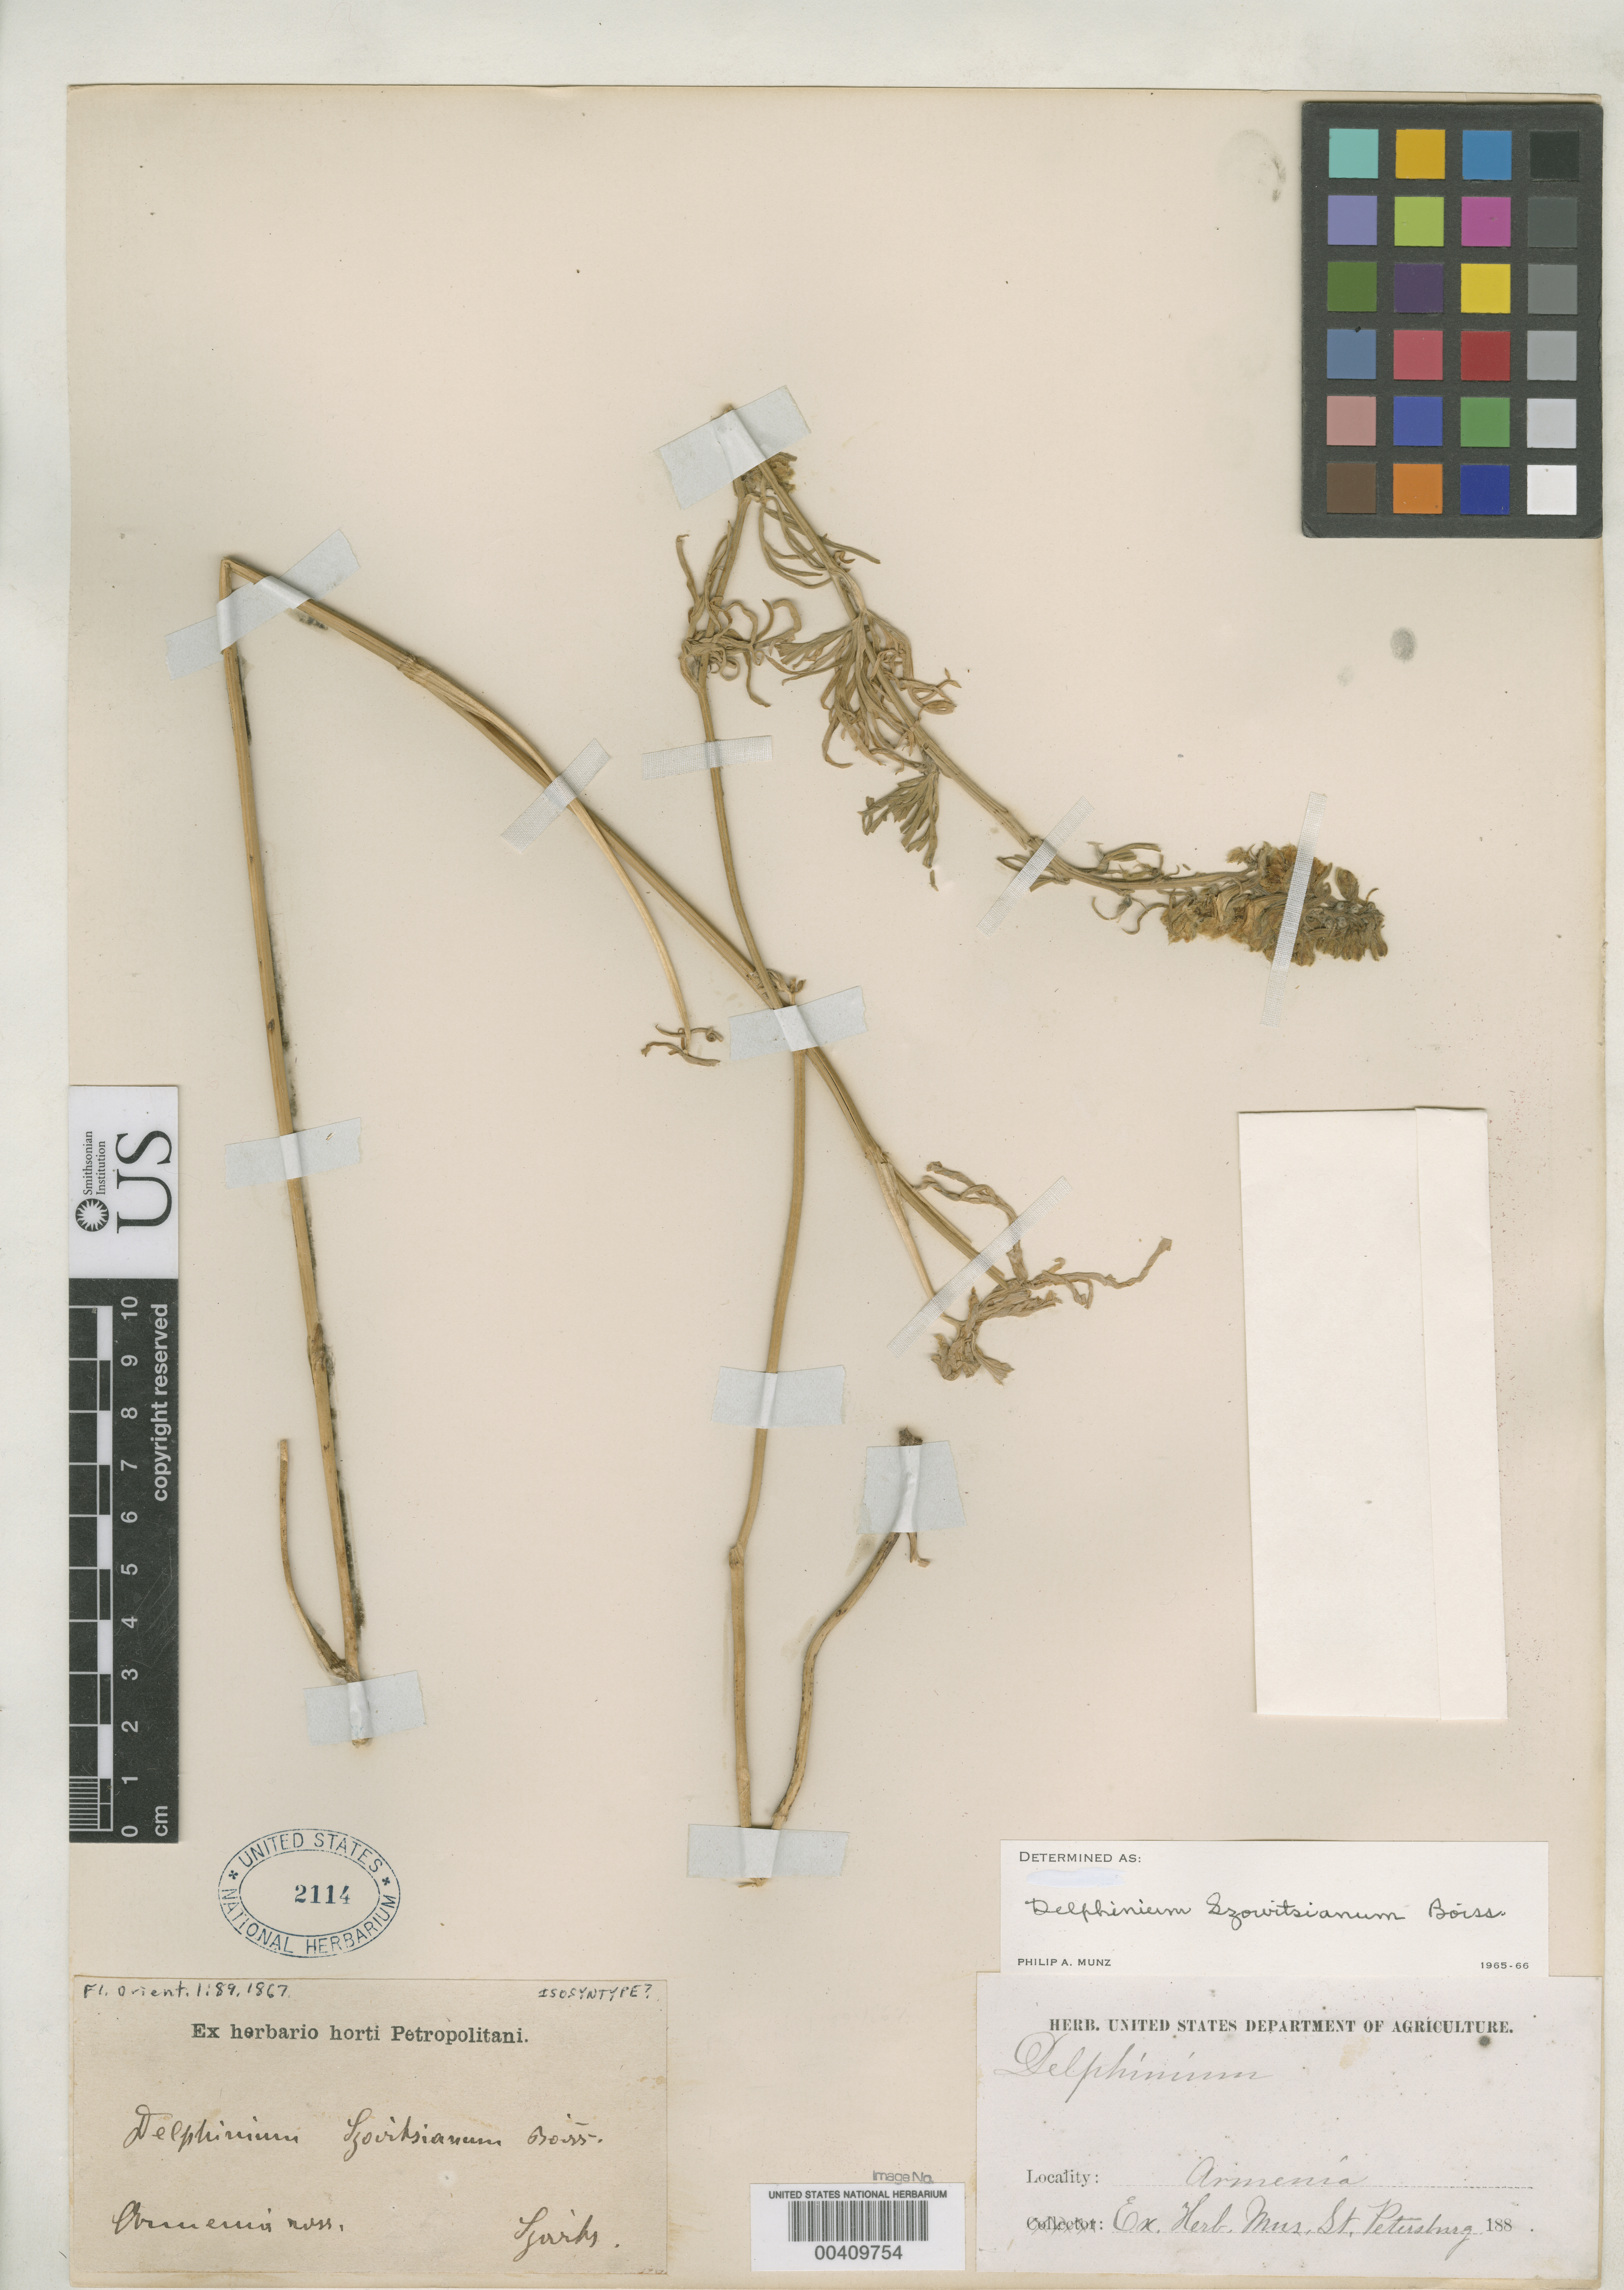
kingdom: Plantae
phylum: Tracheophyta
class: Magnoliopsida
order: Ranunculales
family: Ranunculaceae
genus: Delphinium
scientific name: Delphinium szowitsianum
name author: Boiss.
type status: Isosyntype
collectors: J. Szovits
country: Armenia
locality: "Armenia Russ."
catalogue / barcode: US 2114